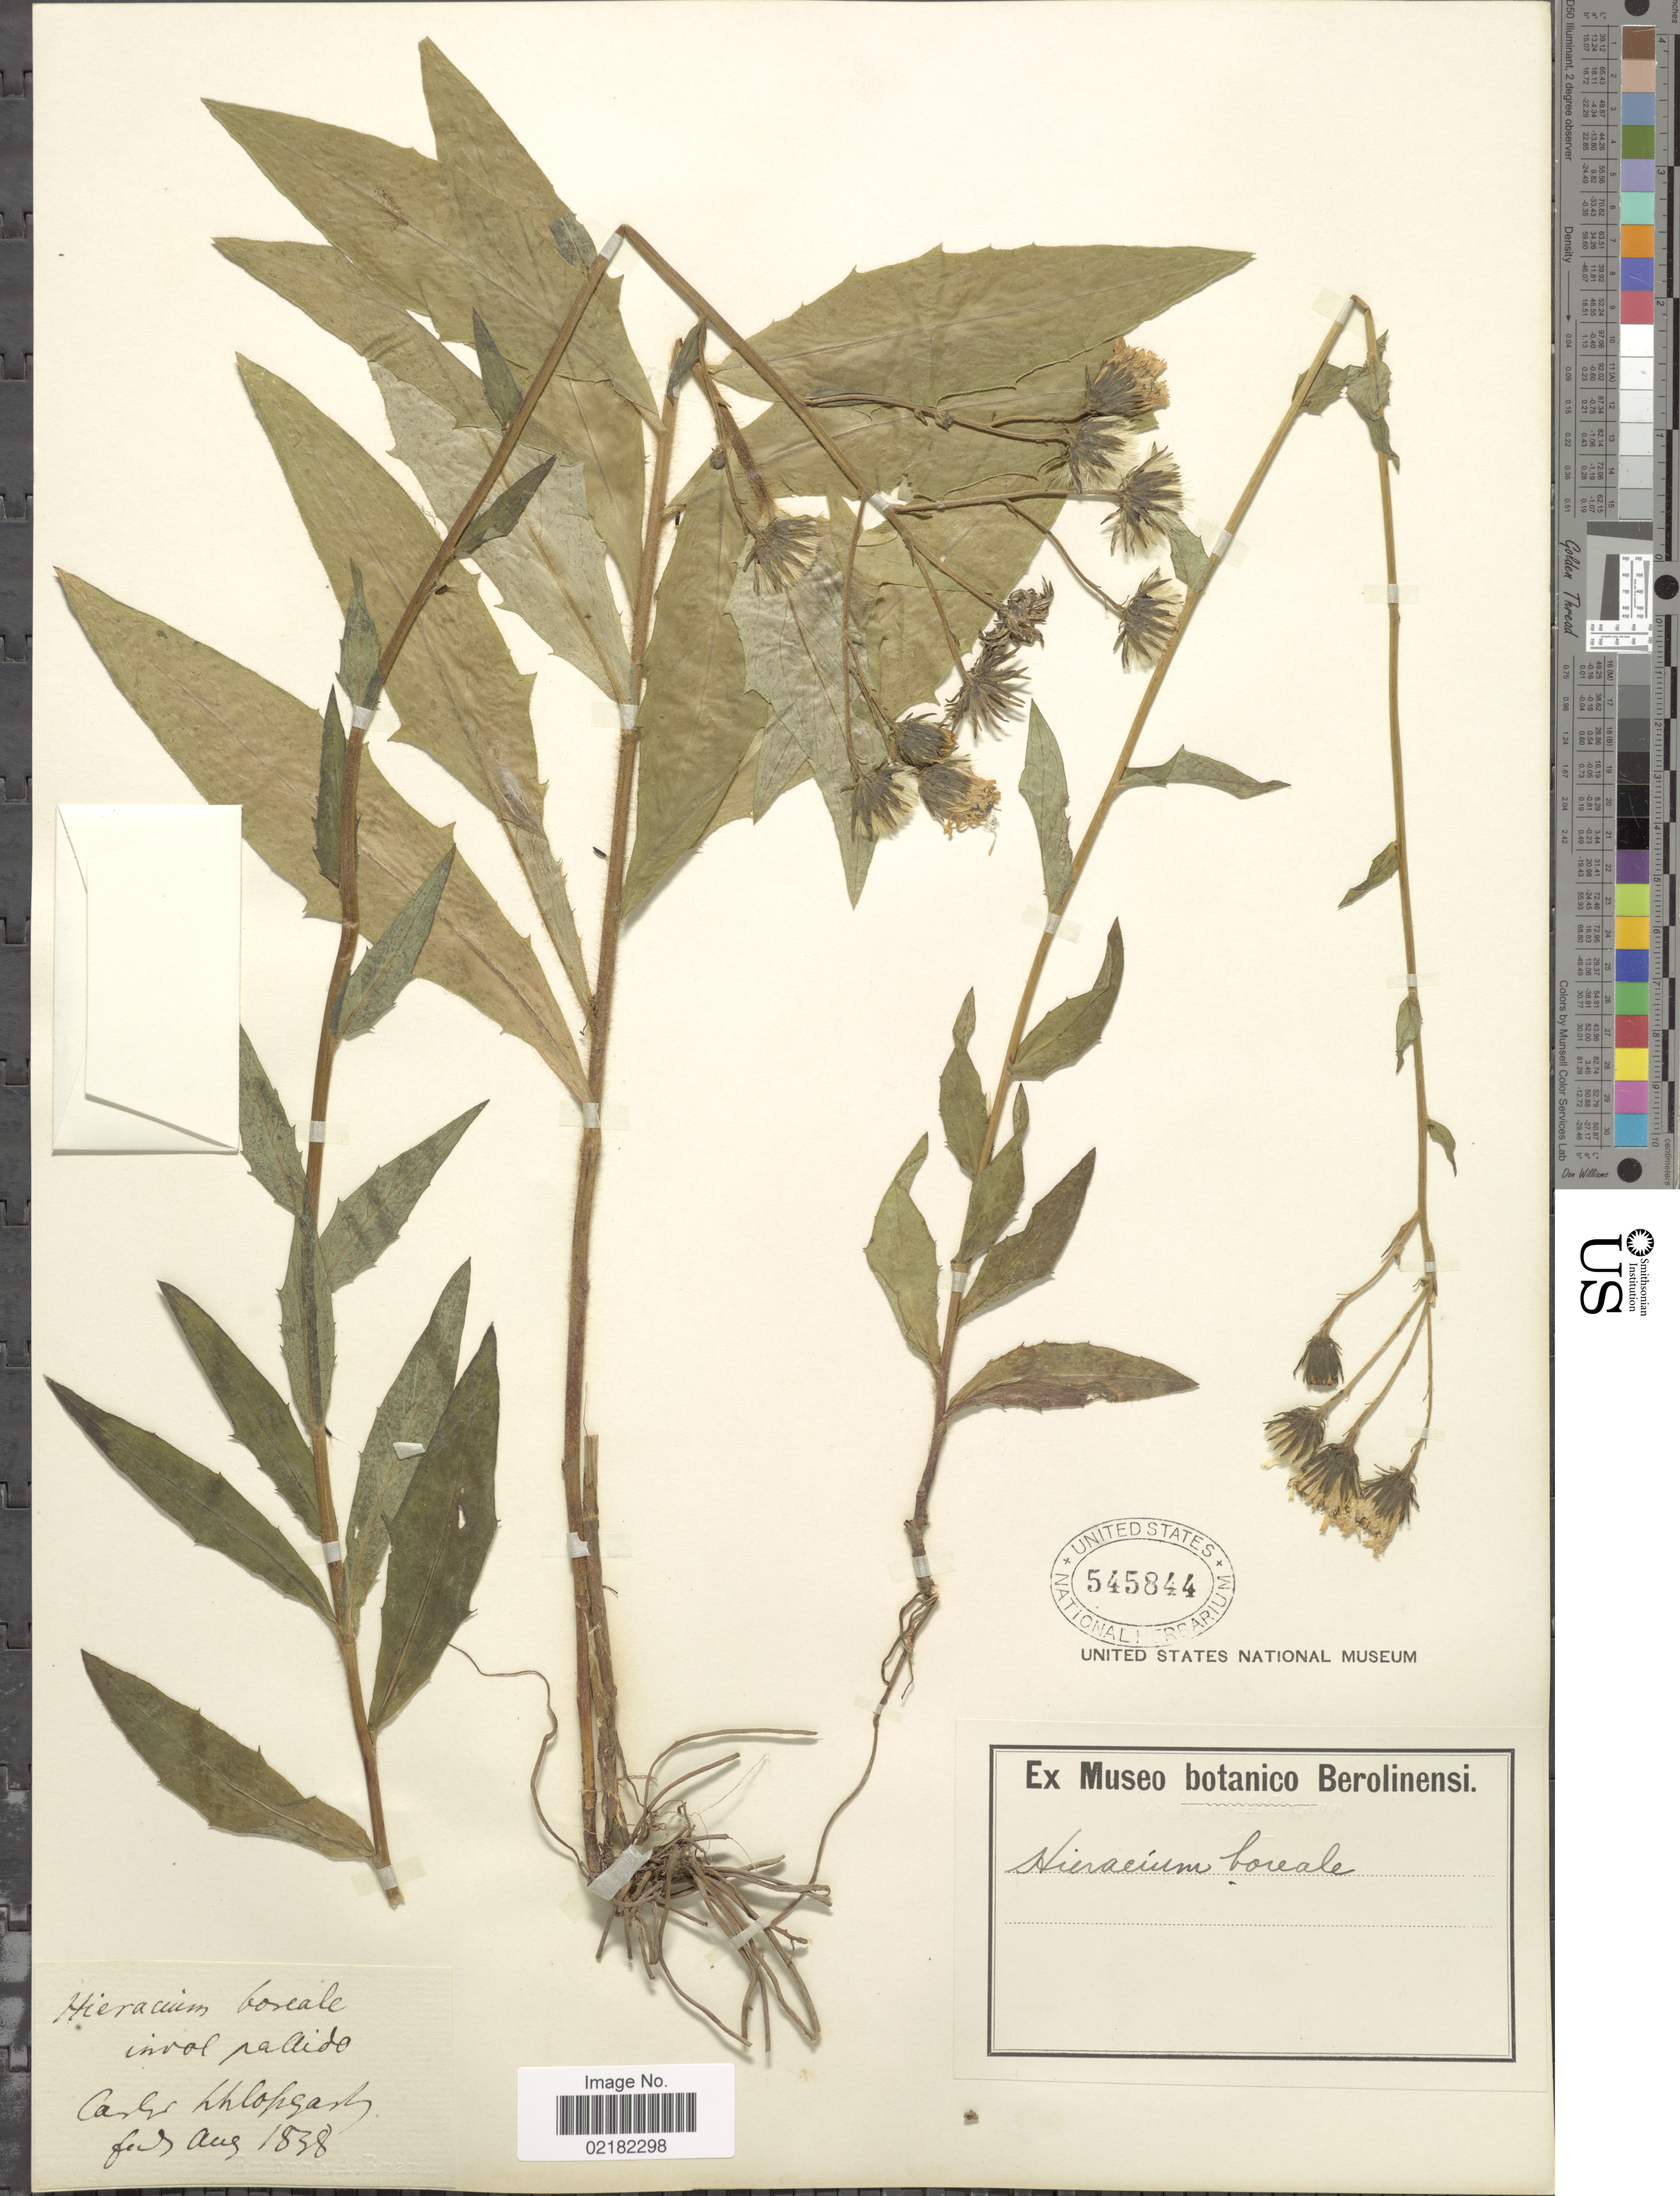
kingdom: Plantae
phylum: Tracheophyta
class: Magnoliopsida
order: Asterales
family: Asteraceae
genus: Hieracium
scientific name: Hieracium sabaudum subsp. boreale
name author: (Fr.) Hayek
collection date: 1838-08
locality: Invol pa Aido. [interpreted]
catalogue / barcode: US 545844